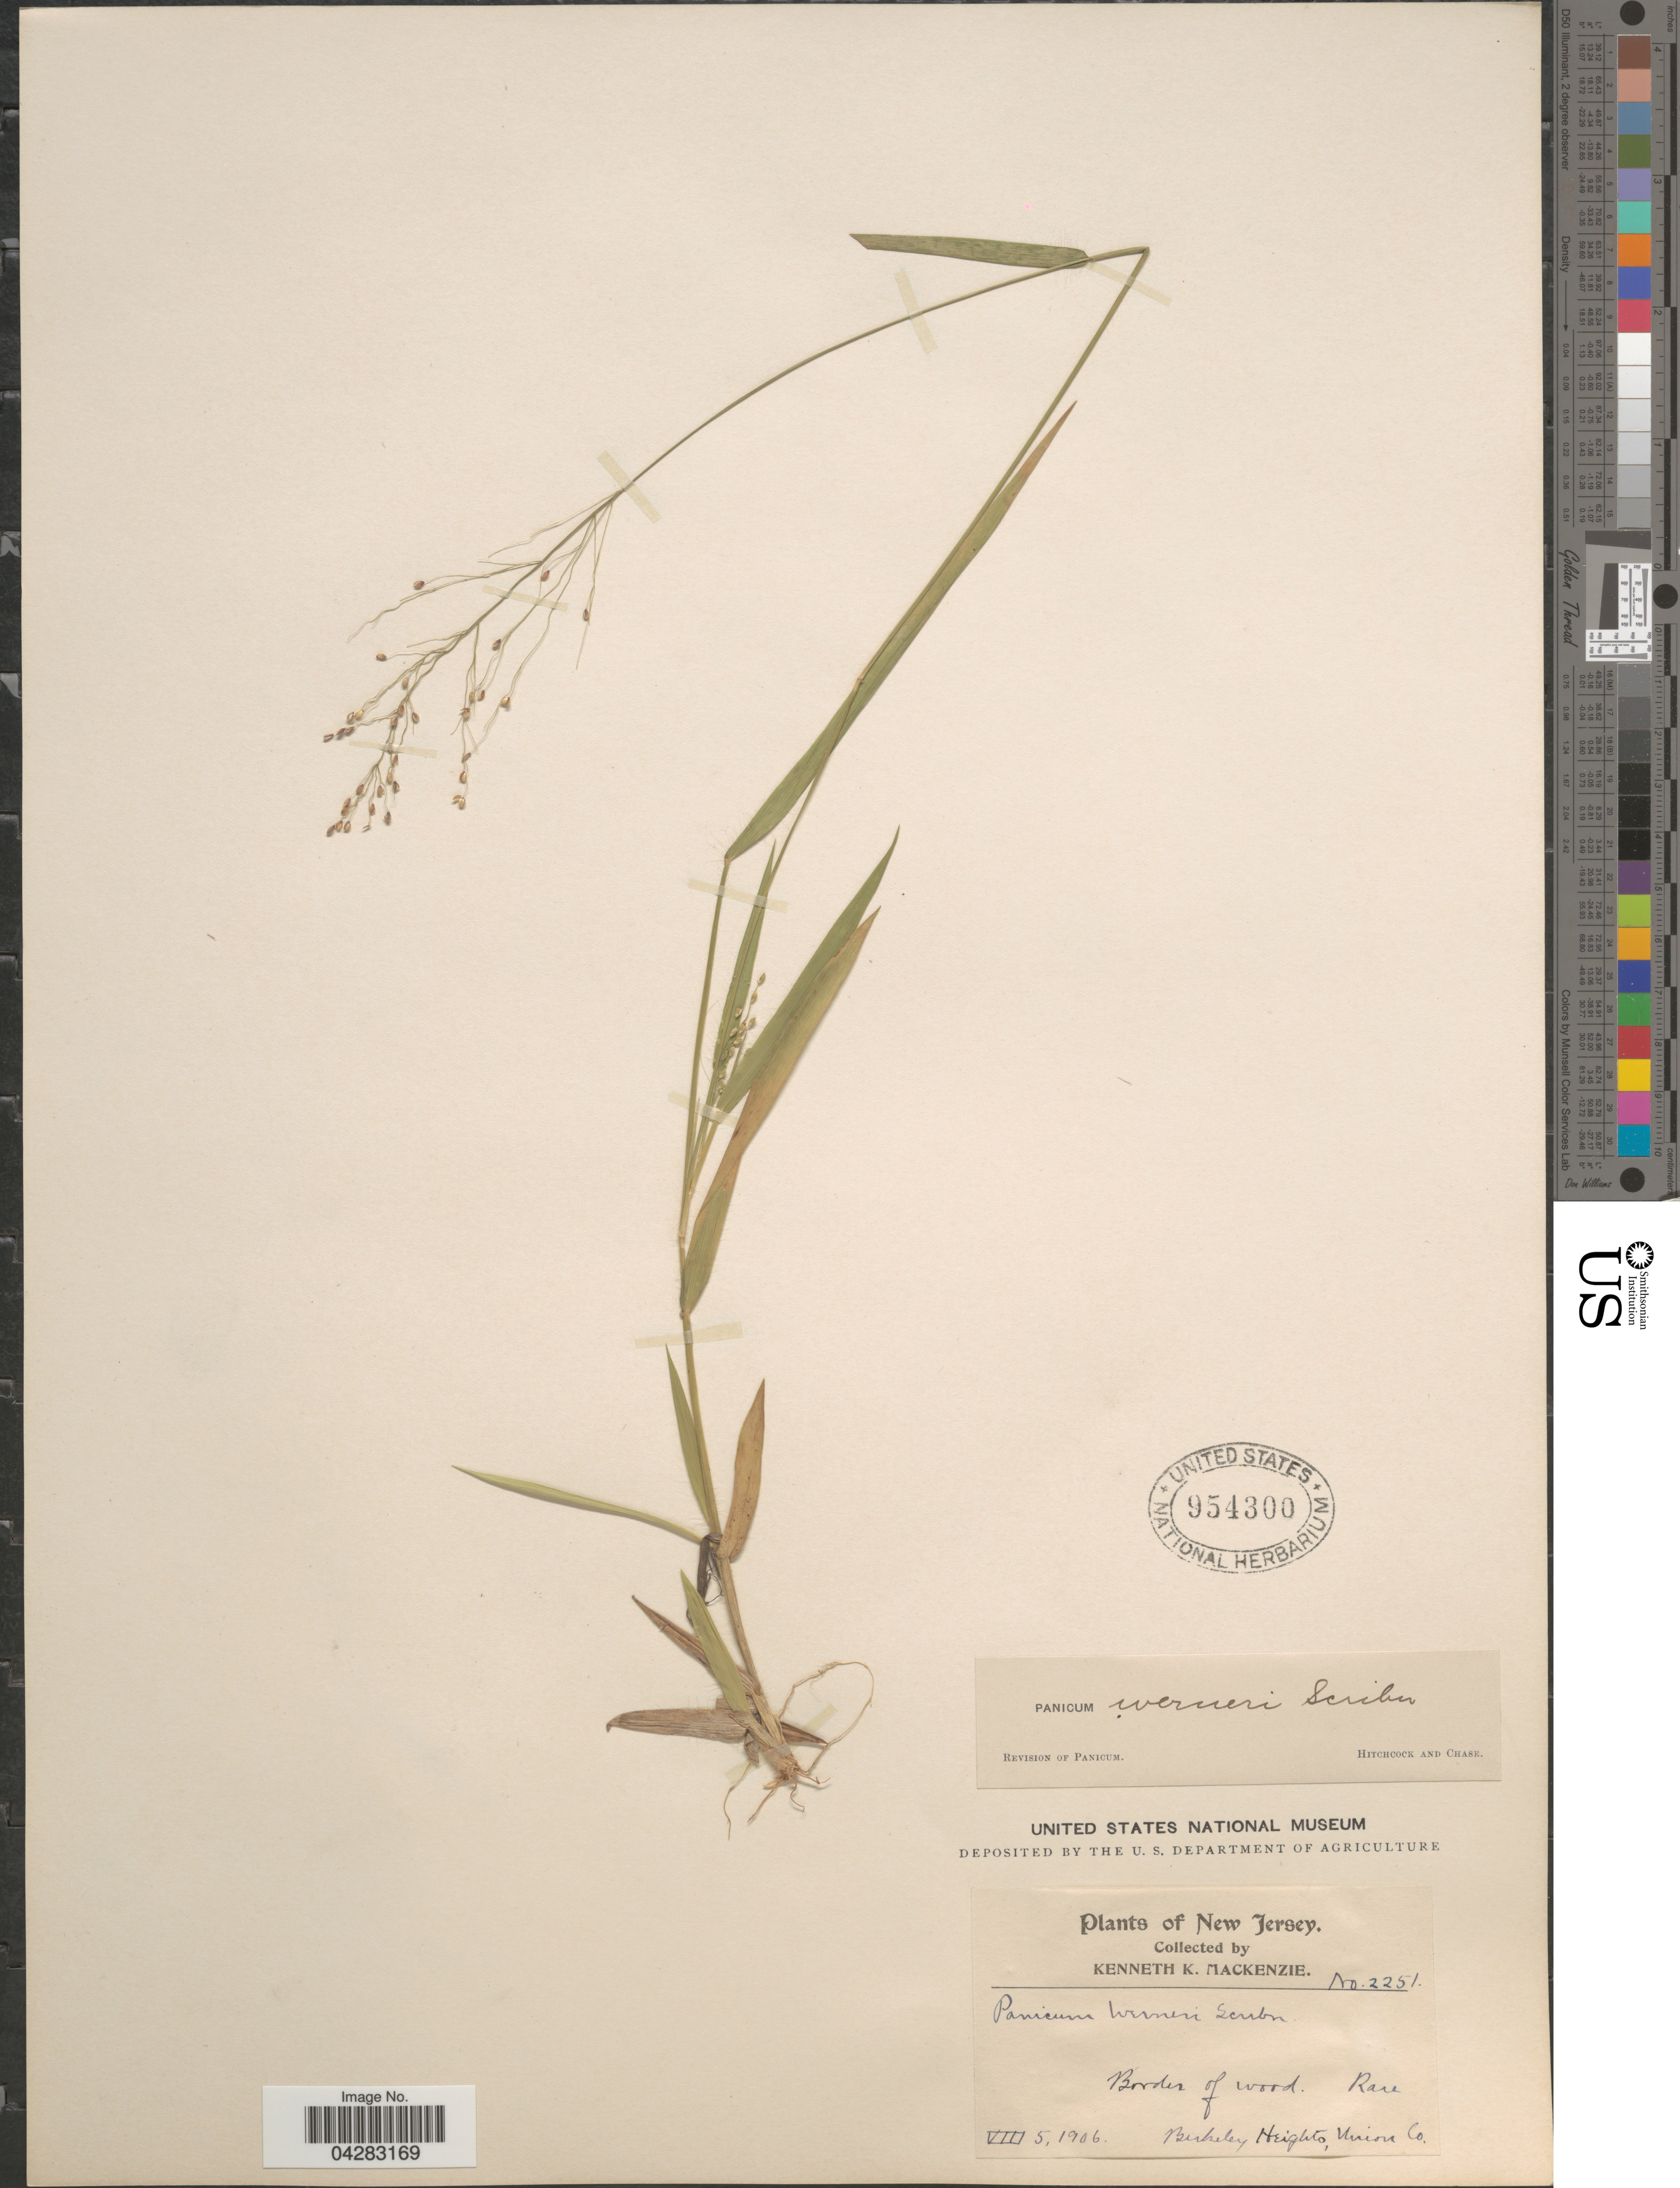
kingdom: Plantae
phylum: Tracheophyta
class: Liliopsida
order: Poales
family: Poaceae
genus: Dichanthelium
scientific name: Dichanthelium linearifolium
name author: (Scribn.) Gould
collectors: K. K. Mackenzie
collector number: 2251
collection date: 1906-08-05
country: United States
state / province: New Jersey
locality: Border of wood. Berkeley Heights, Union Co.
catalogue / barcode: US 954300